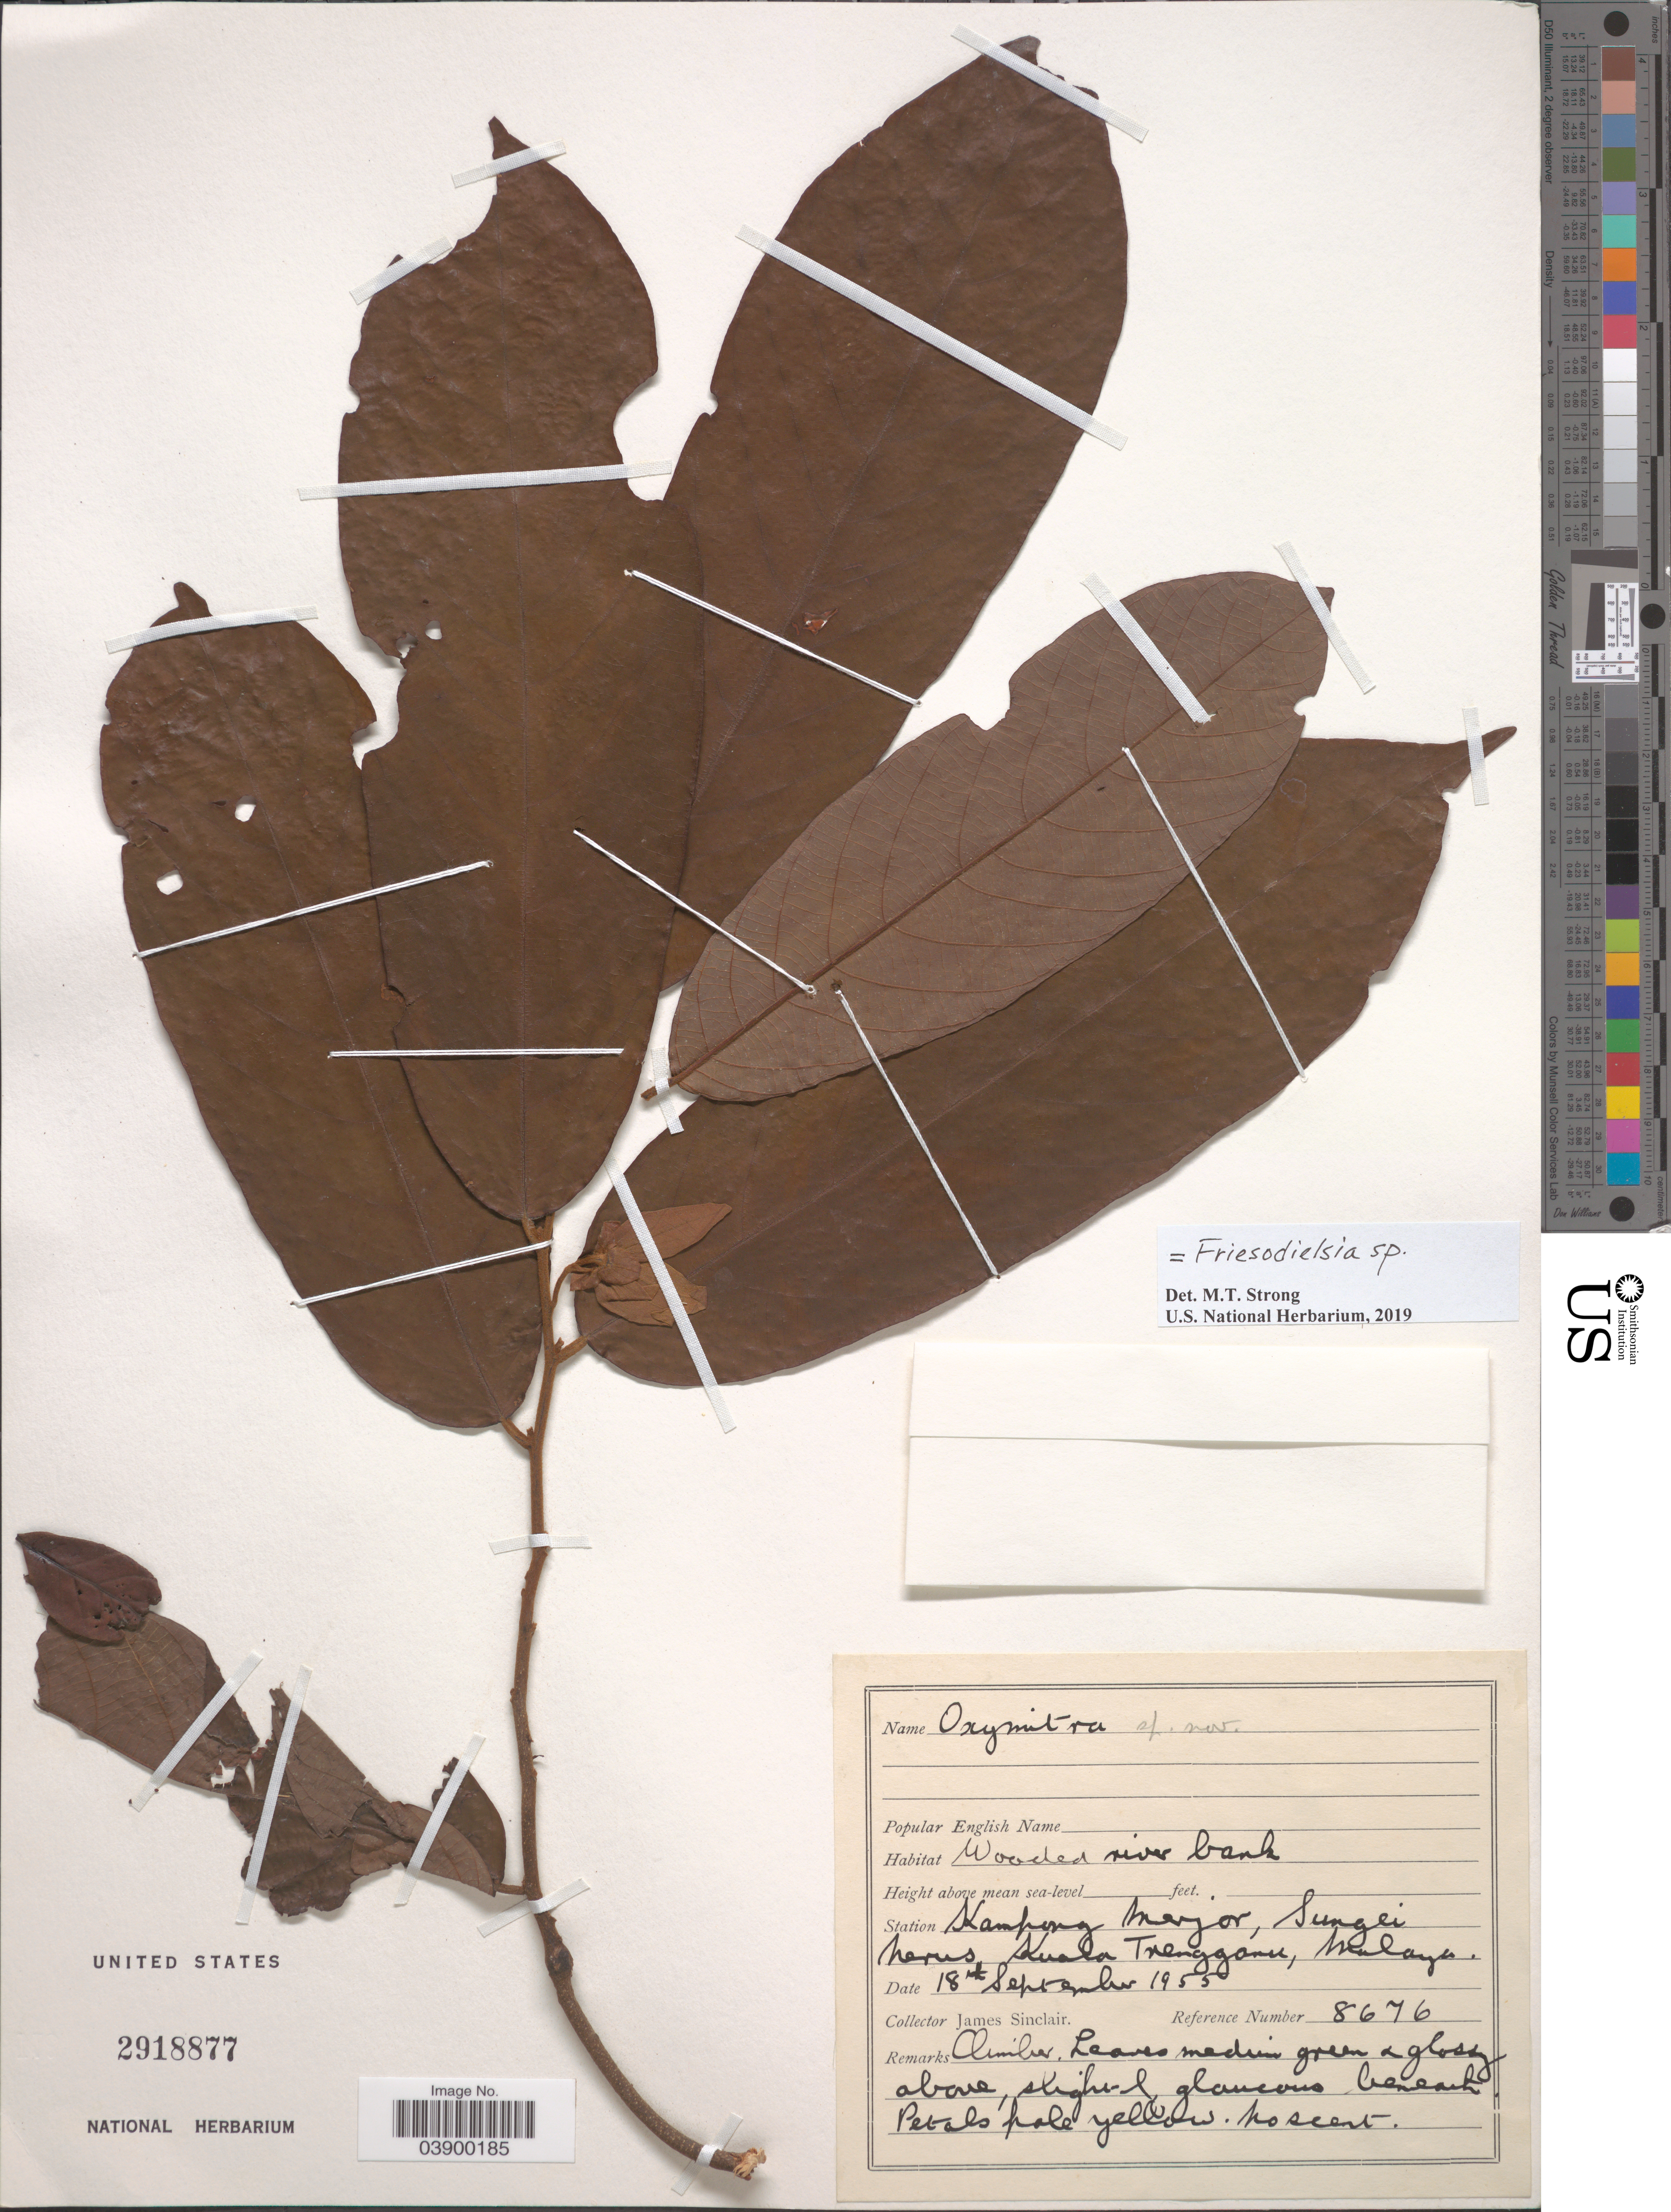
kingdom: Plantae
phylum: Tracheophyta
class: Magnoliopsida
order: Magnoliales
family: Annonaceae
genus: Friesodielsia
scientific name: Friesodielsia sp.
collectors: J. Sinclair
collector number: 8676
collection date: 1955-09-18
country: Malaysia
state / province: Terengganu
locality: Station Kampong Merjor, Sungei Nerus Kuala Trengganu, Malaya.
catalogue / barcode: US 2918877